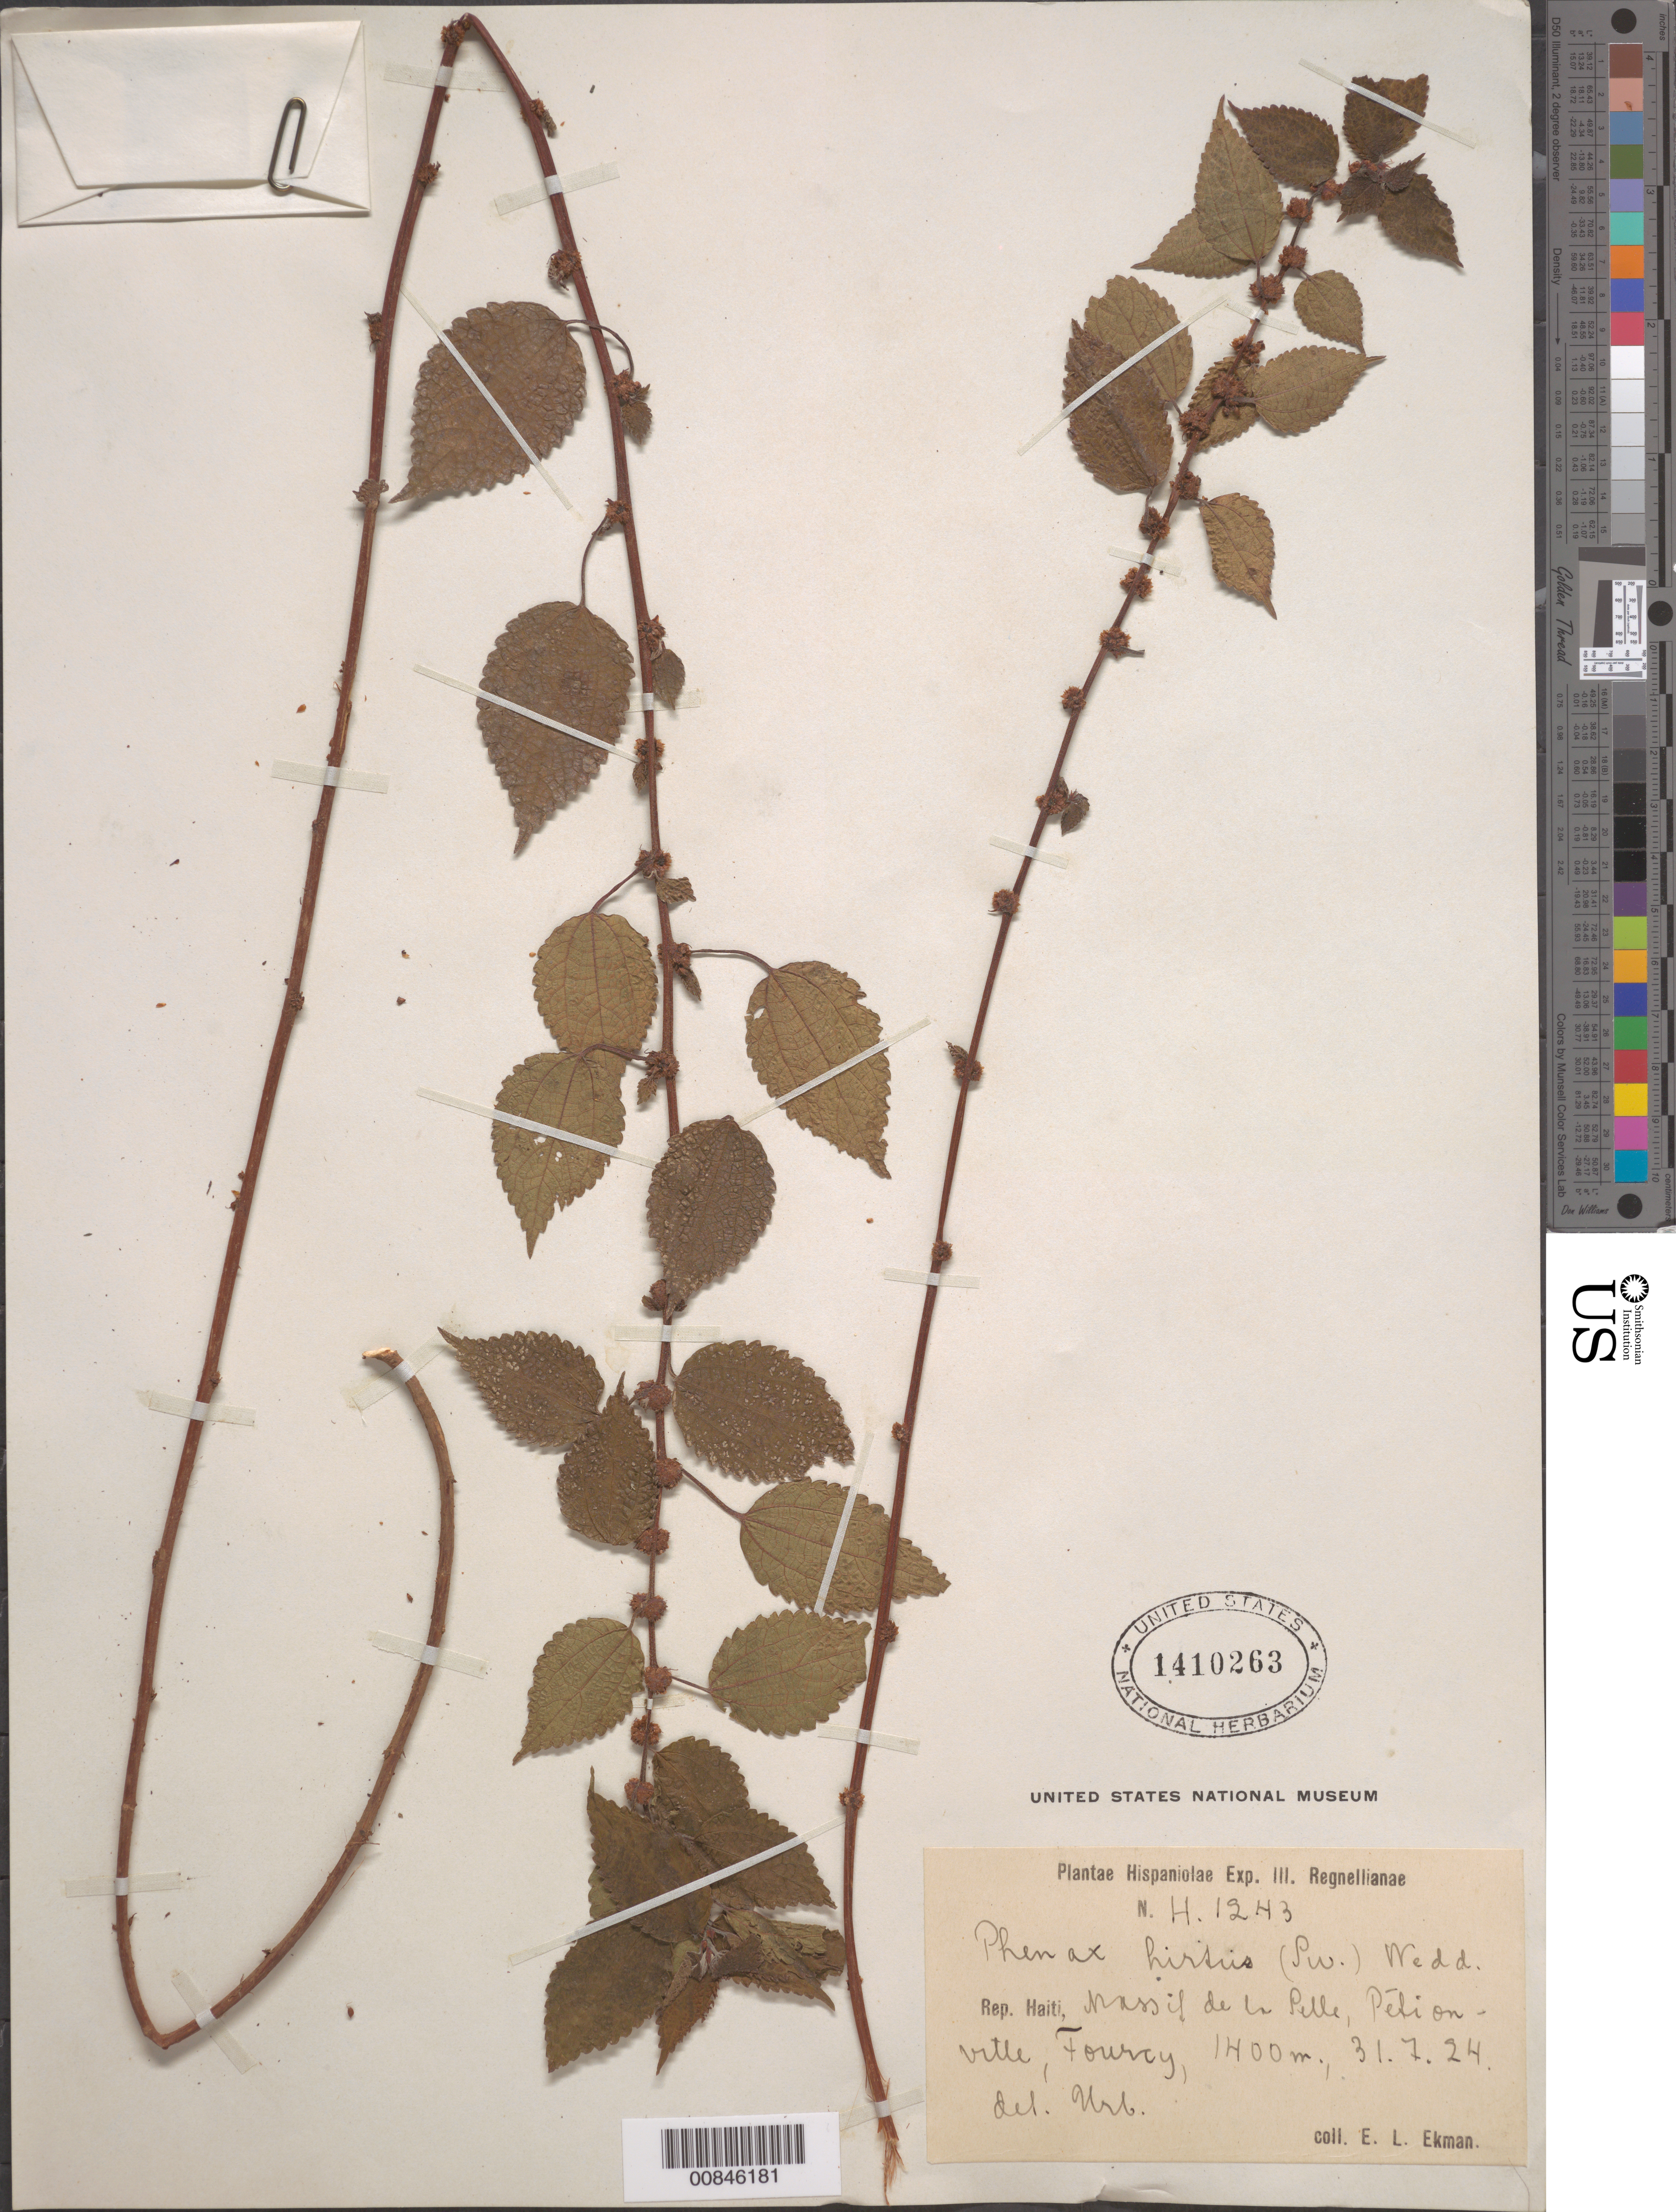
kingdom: Plantae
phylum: Tracheophyta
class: Magnoliopsida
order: Rosales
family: Urticaceae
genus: Phenax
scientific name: Phenax hirtus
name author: (Sw.) Wedd.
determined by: Urban, Ignatz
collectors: E. L. Ekman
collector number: H 1243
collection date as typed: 31 Jul 1924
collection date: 1924-07-31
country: Haiti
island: Hispaniola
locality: Massif de la Selle, Pétionville, Fourcy.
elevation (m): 1400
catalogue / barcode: US 1410263